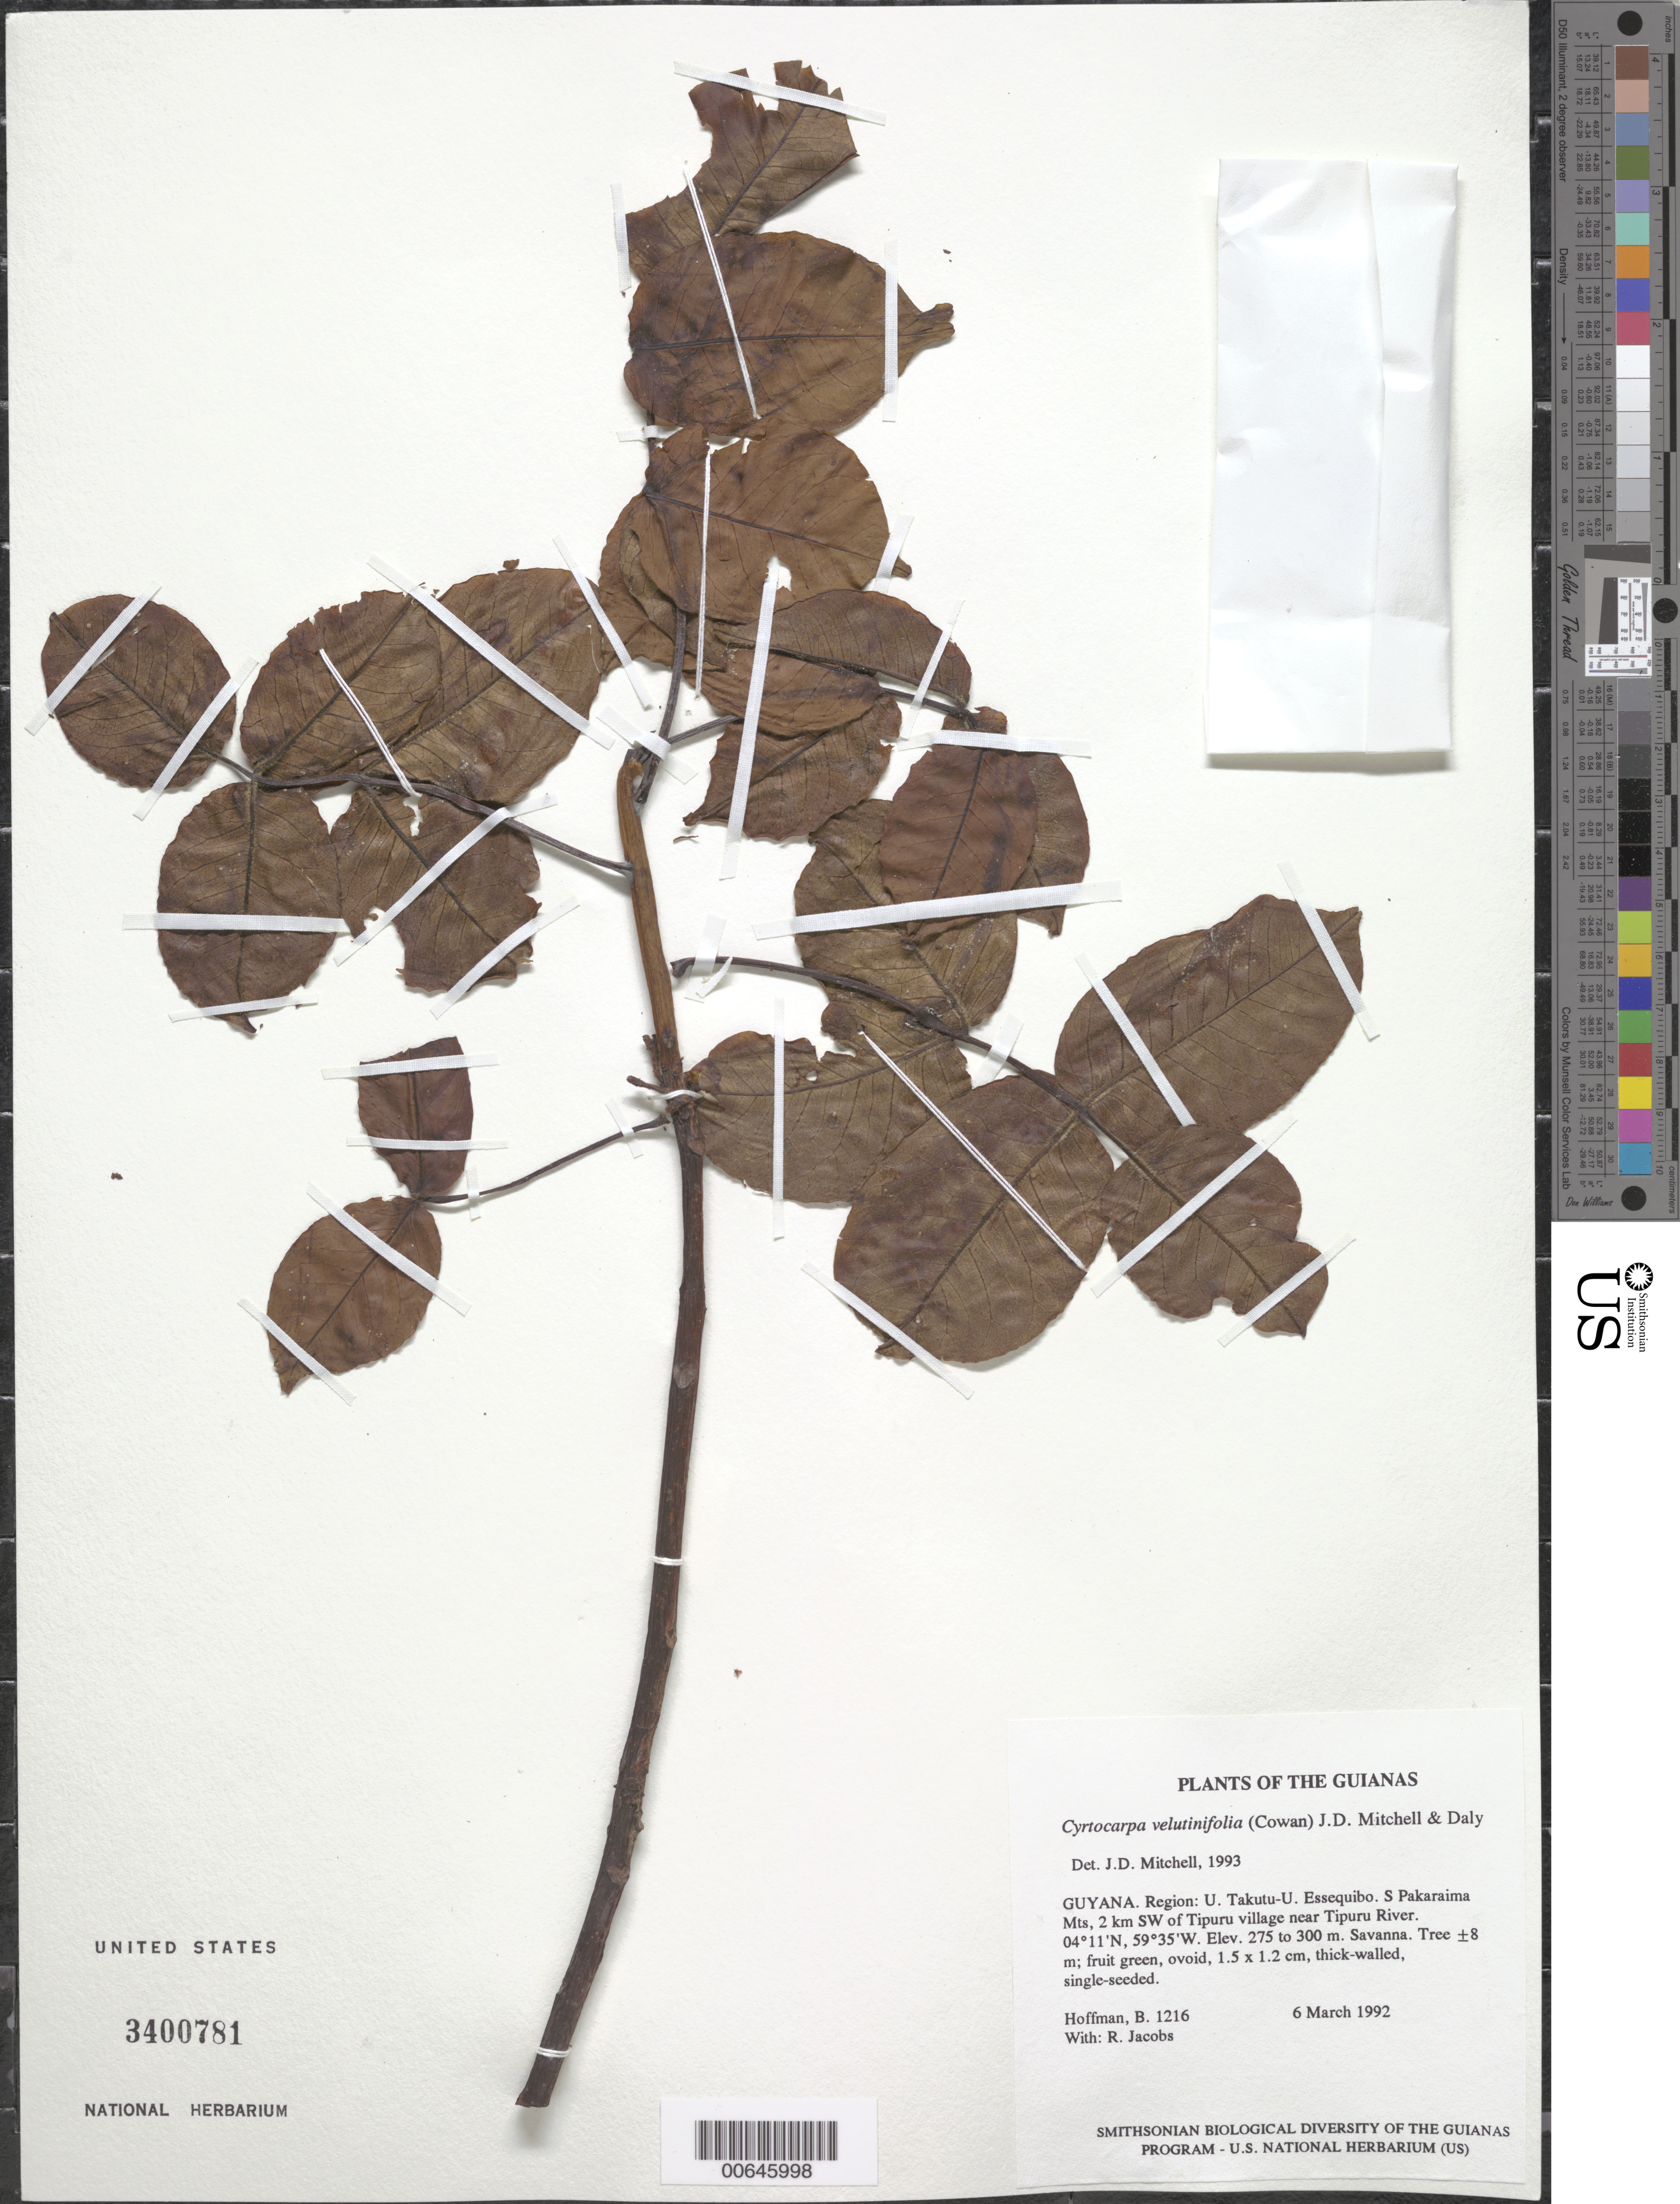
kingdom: Plantae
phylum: Tracheophyta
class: Magnoliopsida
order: Sapindales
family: Anacardiaceae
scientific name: Uniostium velutinifolium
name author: (R.S. Cowan) J.D. Mitch. & Daly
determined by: Mitchell, John D.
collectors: B. Hoffman & R. Jacobs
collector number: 1216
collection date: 1992-03-06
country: Guyana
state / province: U. Takutu-U. Essequibo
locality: The Guianas. Region: U. Takutu-U. Essequibo. S Pakaraima Mts, 2 km SW of Tipuru village near Tipuru River.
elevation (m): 275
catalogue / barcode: US 3400781